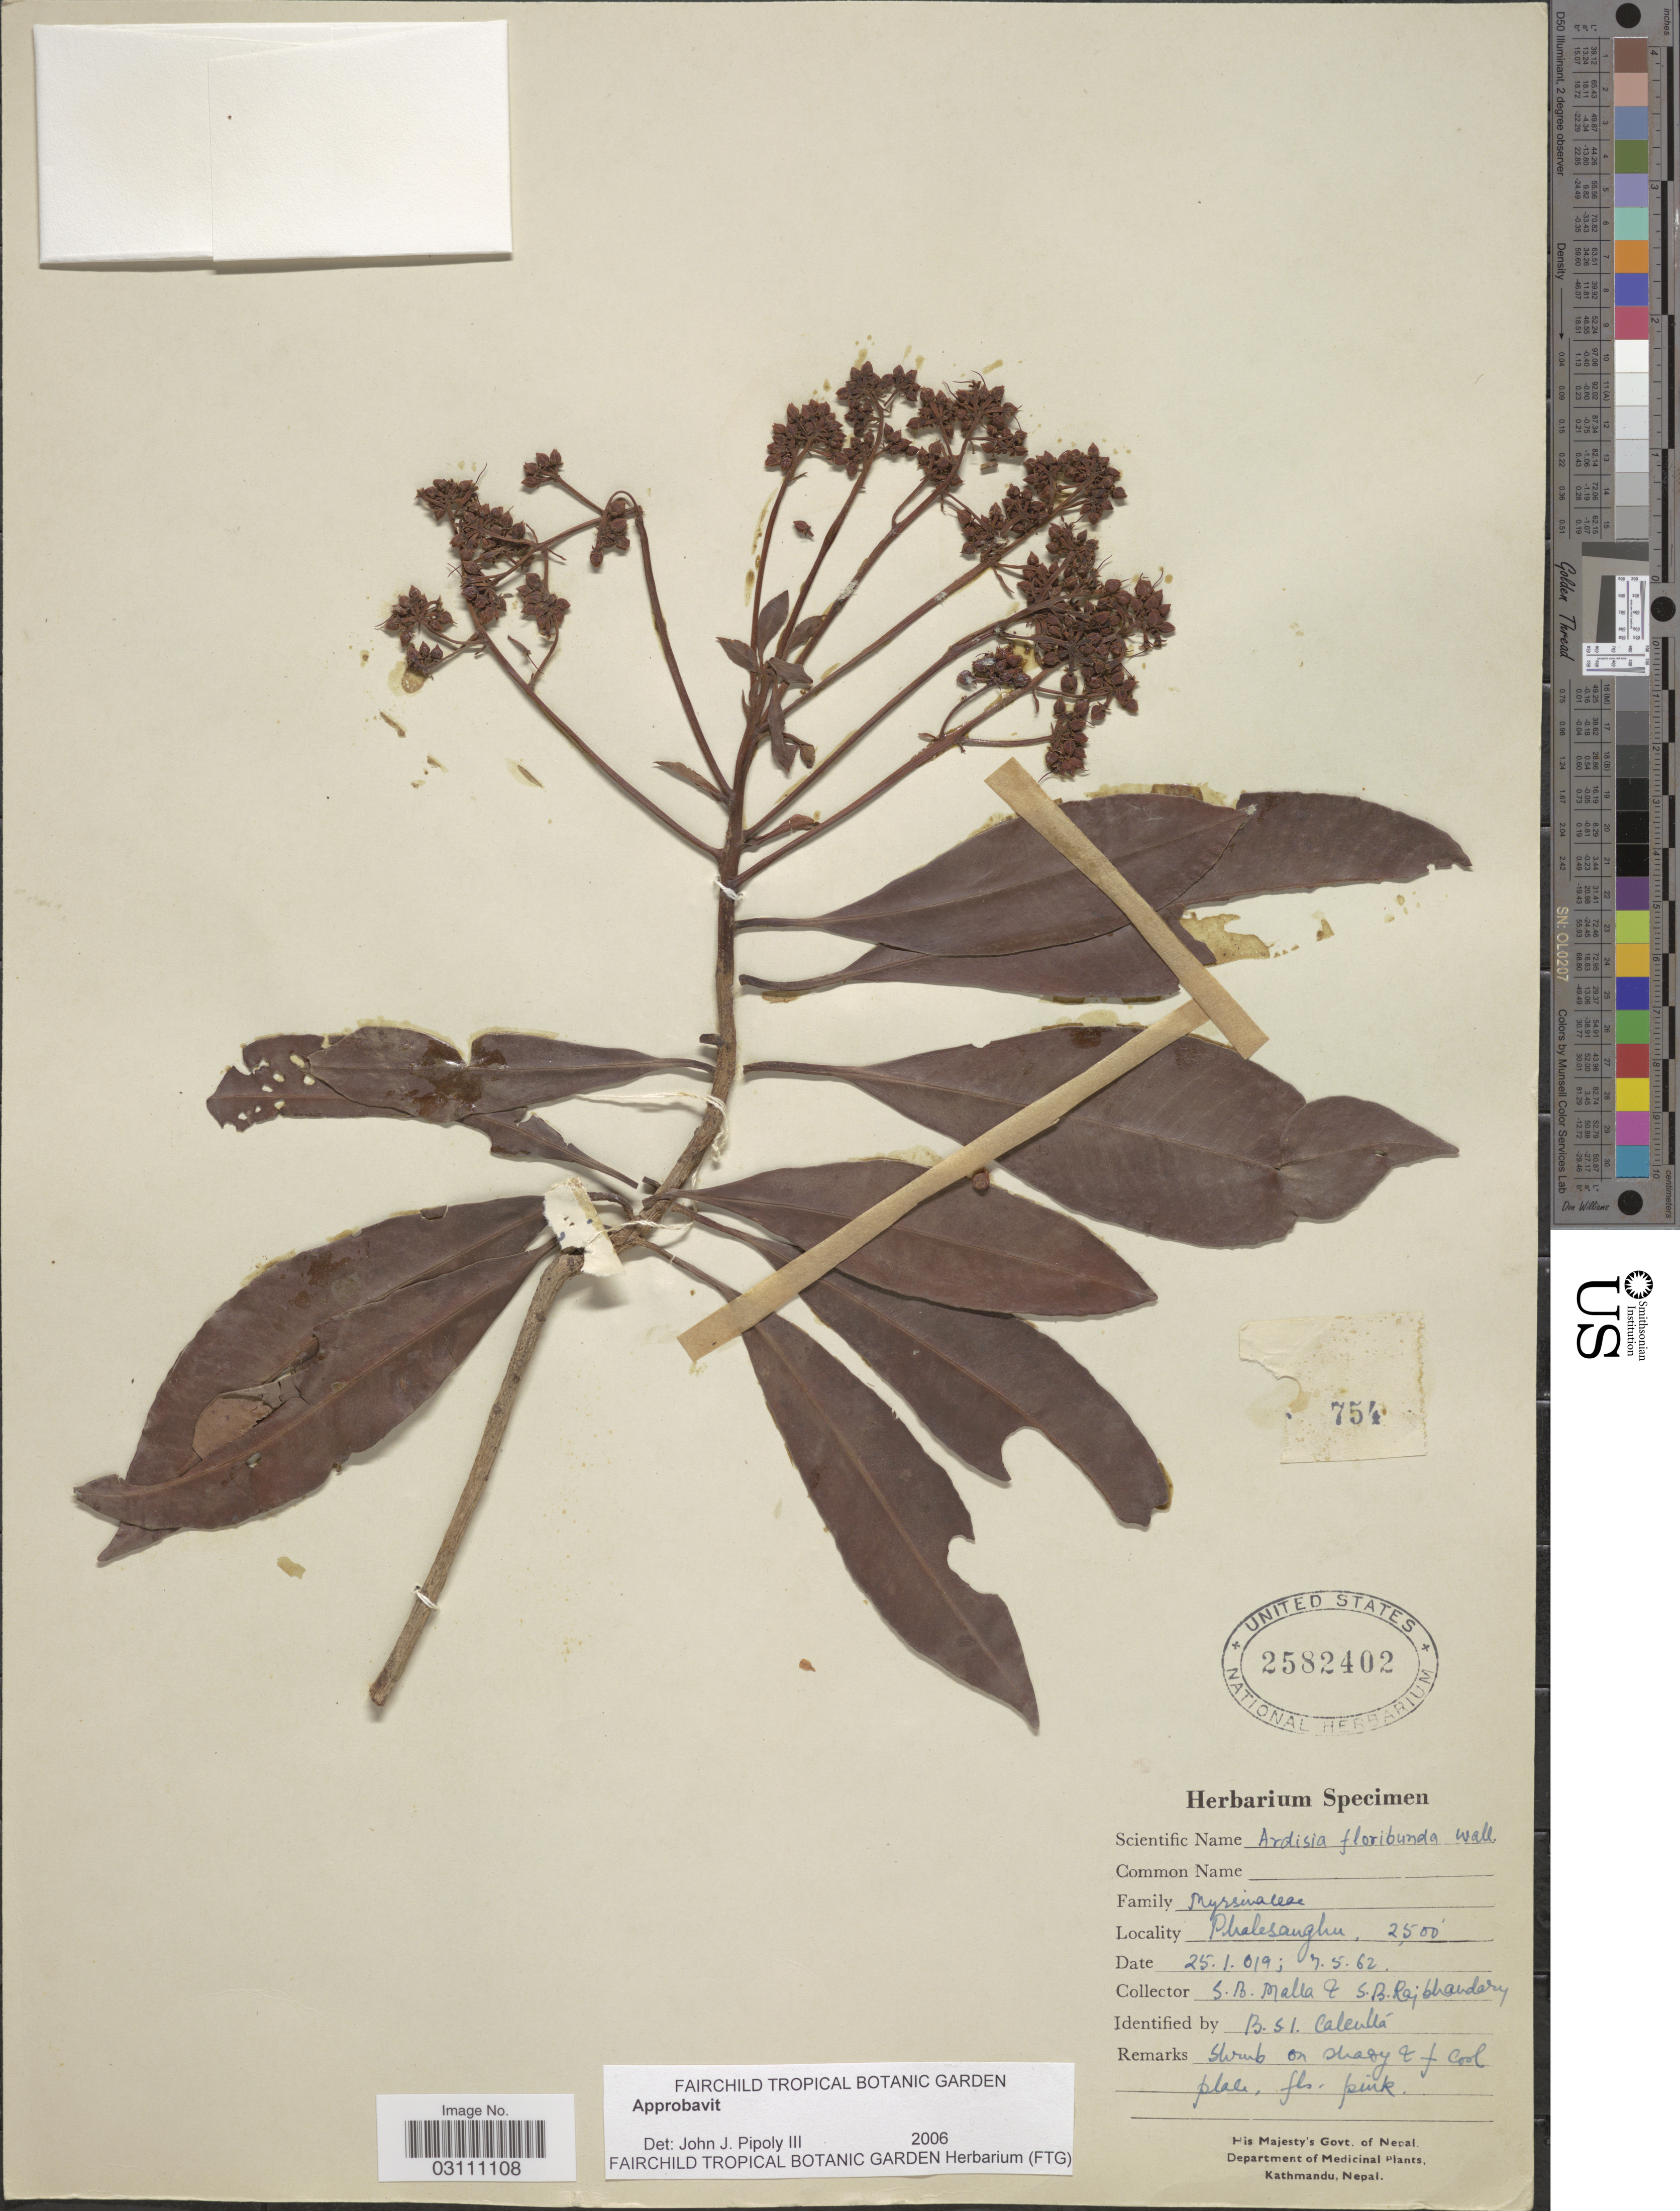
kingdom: Plantae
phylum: Tracheophyta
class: Magnoliopsida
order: Ericales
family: Primulaceae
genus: Ardisia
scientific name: Ardisia austroasiatica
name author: E. Walker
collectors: S. Malla & S. Rajbhandary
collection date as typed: Transcribed d/m/y: 7/5/62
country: Nepal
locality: Phalesanghu.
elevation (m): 762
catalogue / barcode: US 2582402